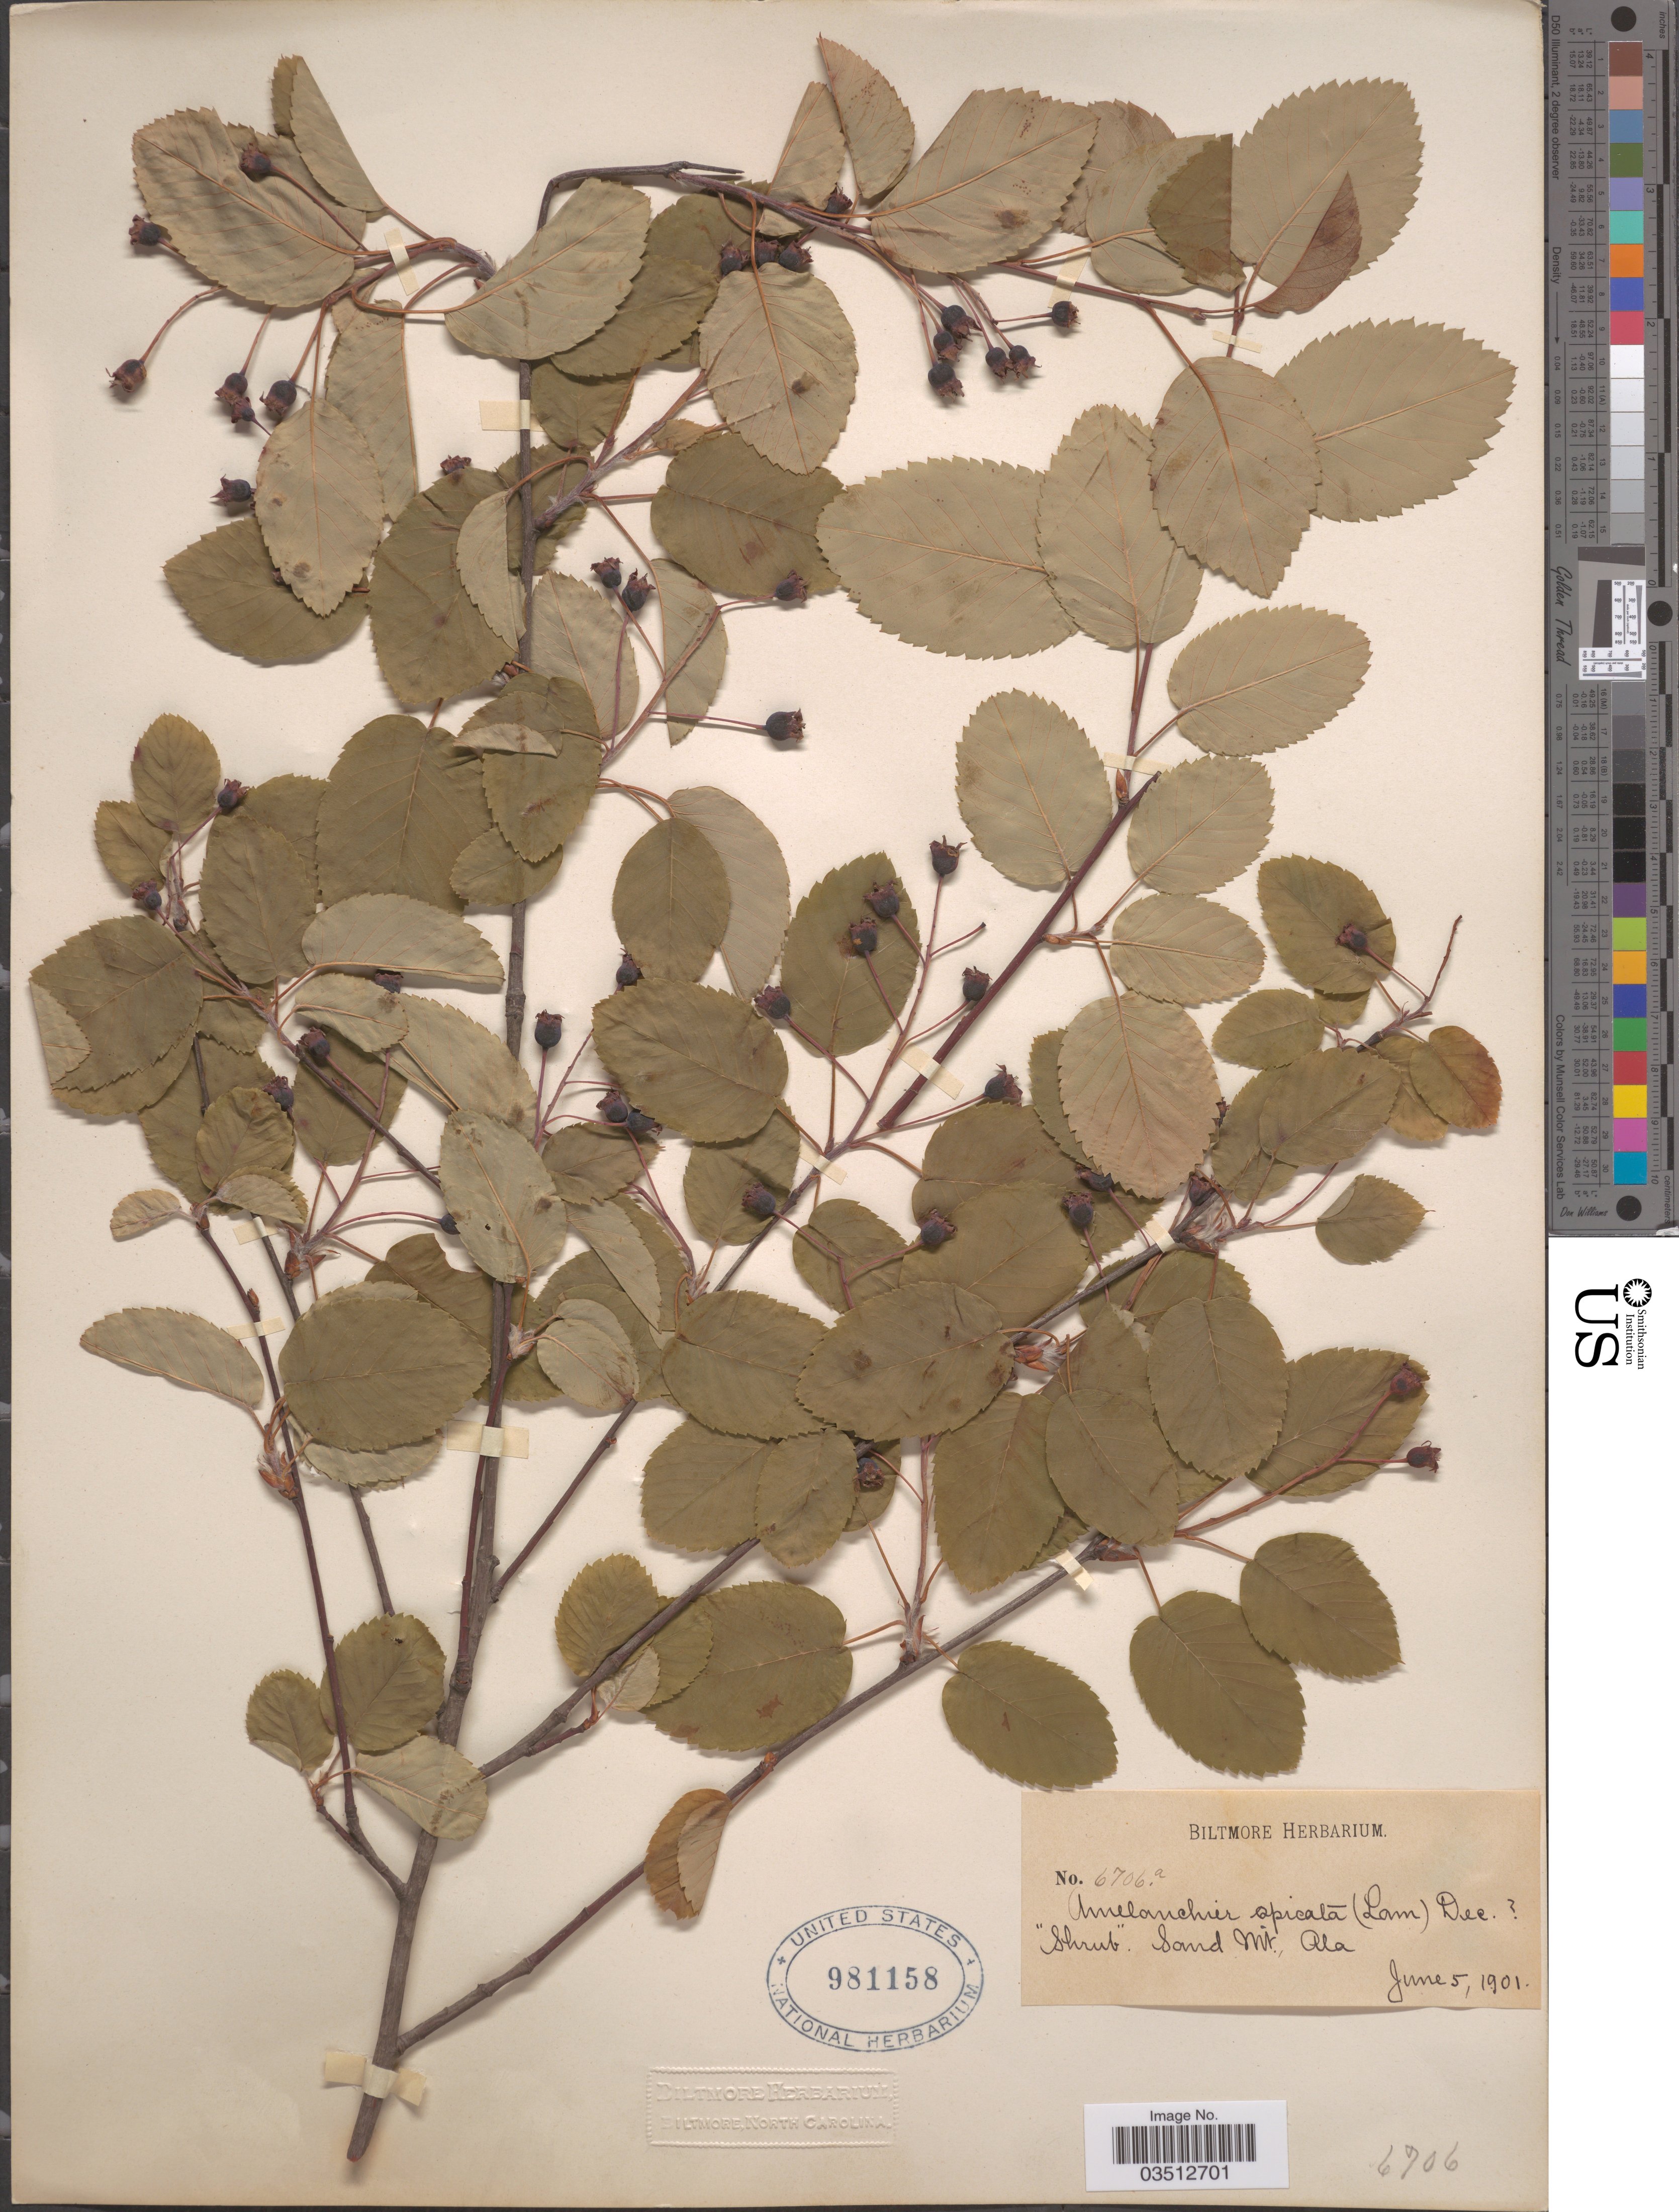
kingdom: Plantae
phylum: Tracheophyta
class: Magnoliopsida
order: Rosales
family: Rosaceae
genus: Amelanchier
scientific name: Amelanchier x spicata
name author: (Lam.) K. Koch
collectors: ex herb. Biltmore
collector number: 6706a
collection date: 1901-06-05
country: United States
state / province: Alabama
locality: Sand Mt.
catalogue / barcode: US 981158